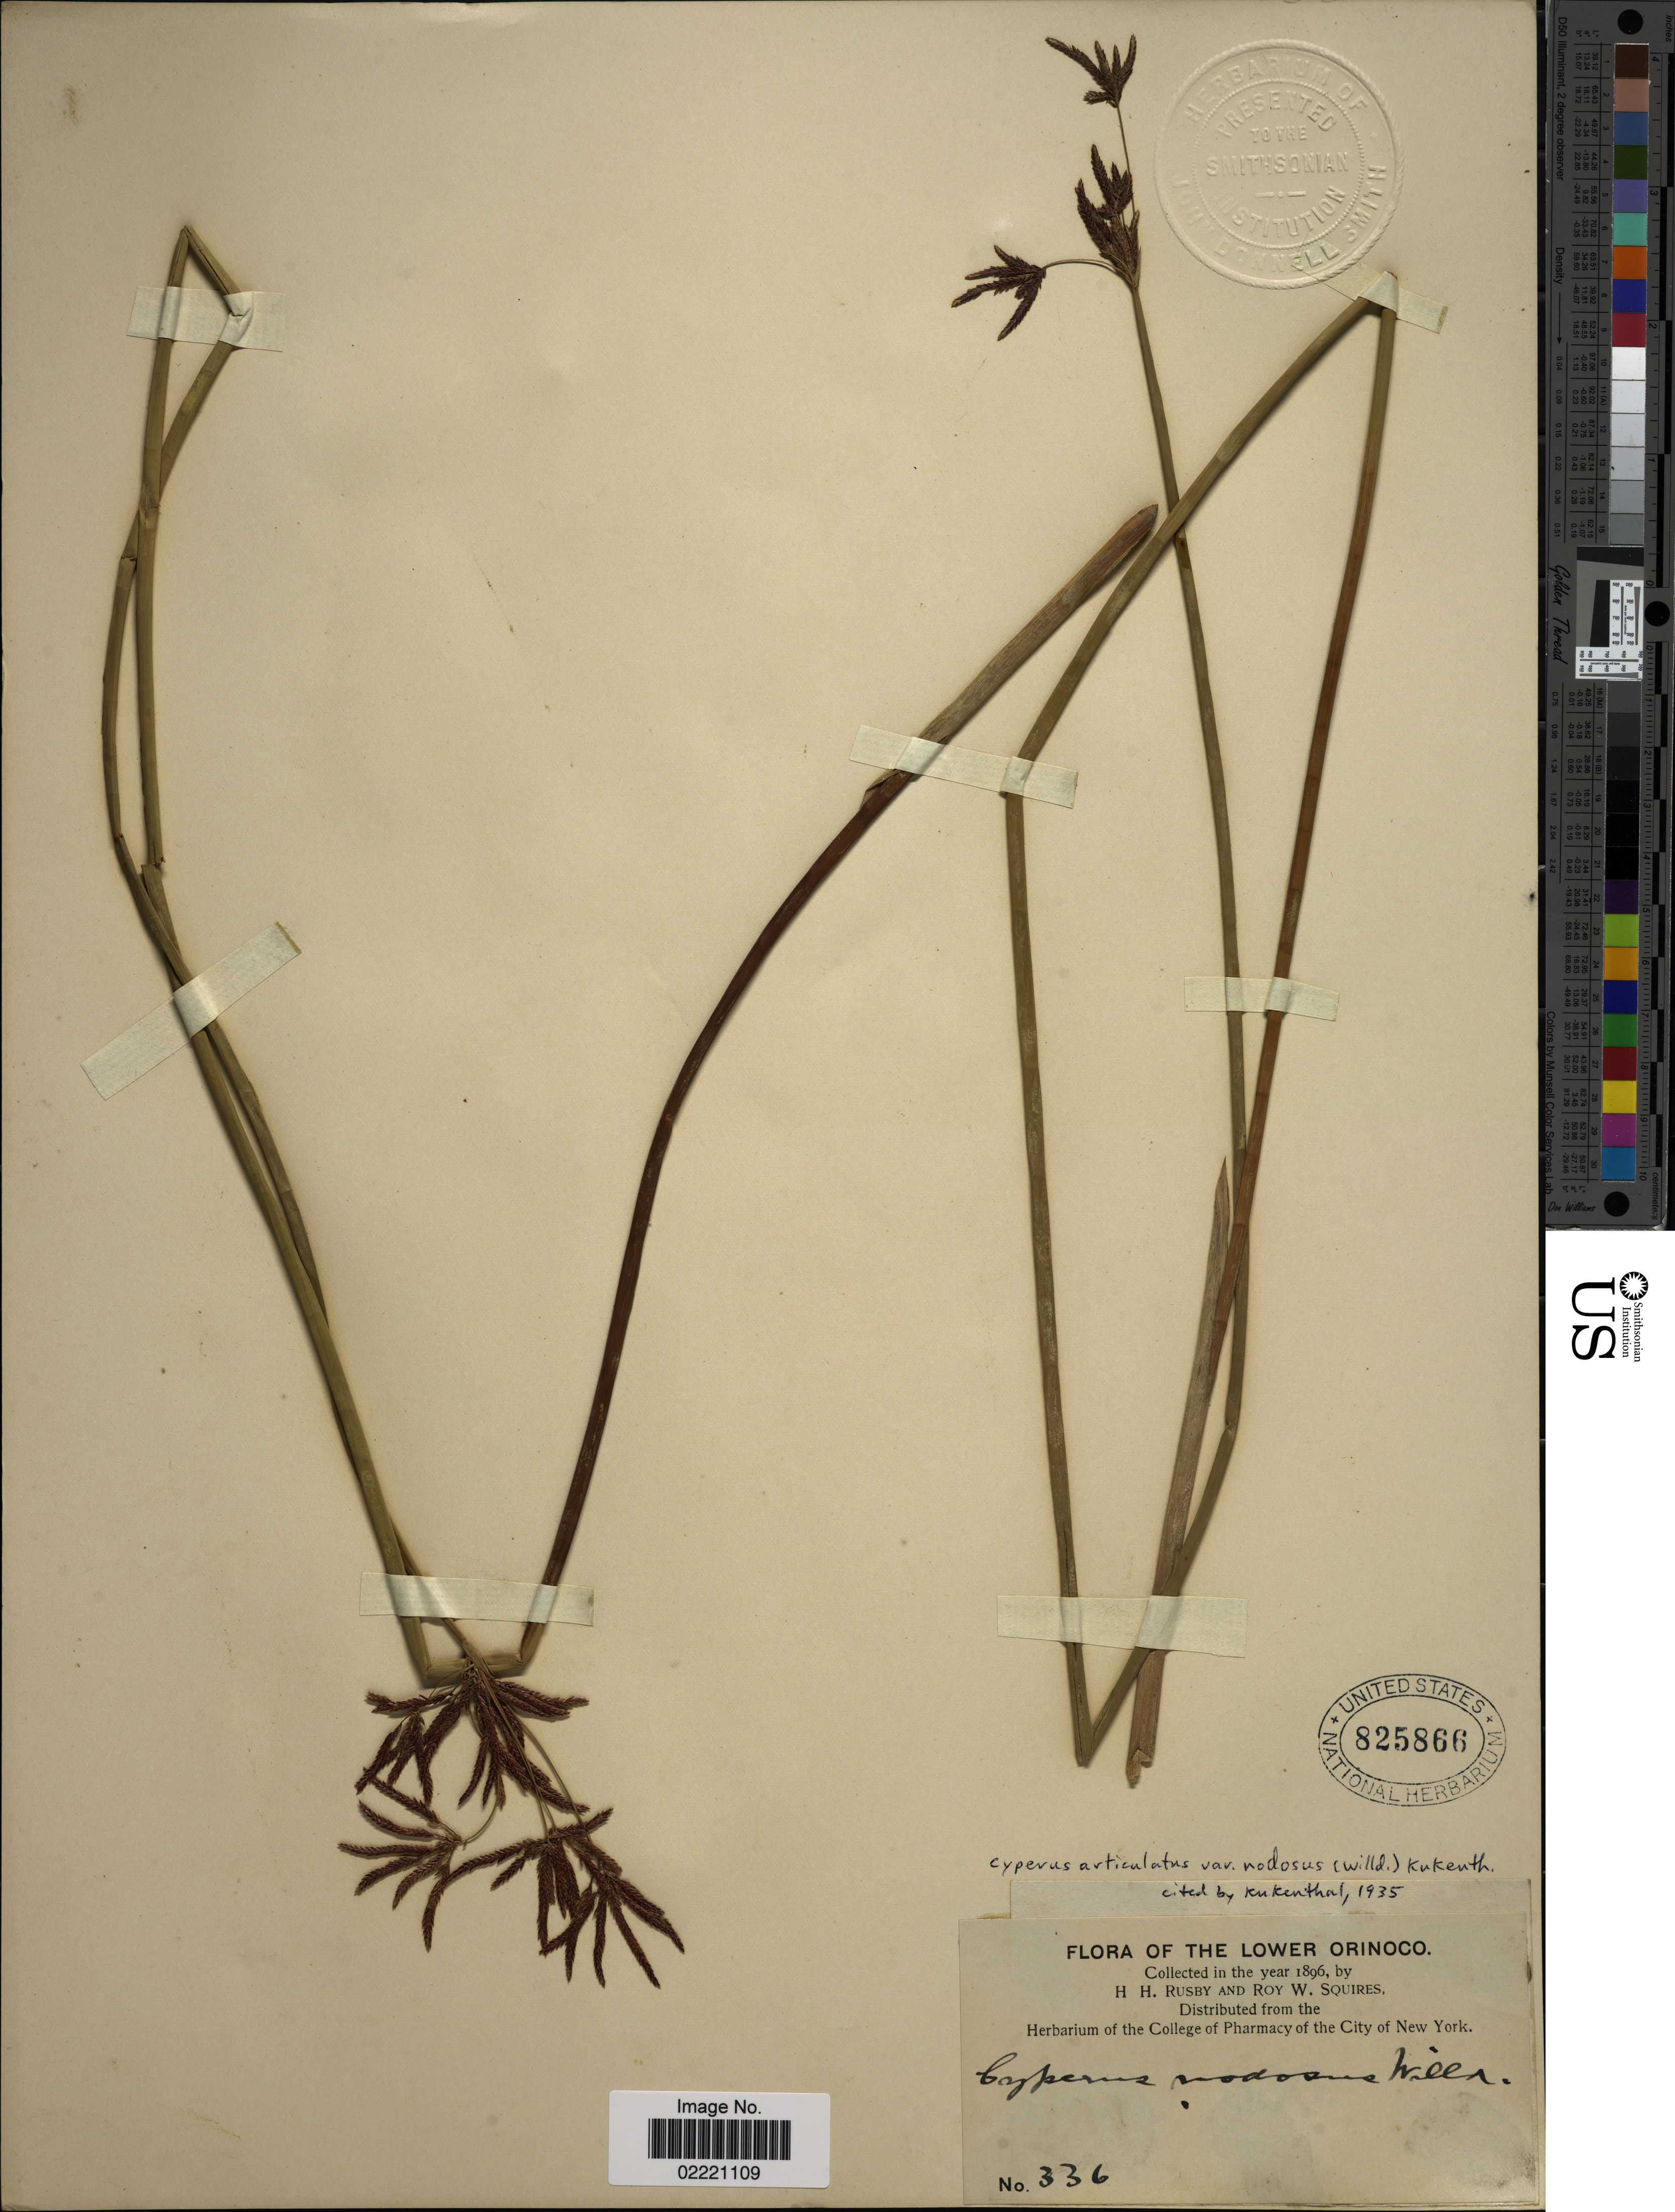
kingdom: Plantae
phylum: Tracheophyta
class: Liliopsida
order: Poales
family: Cyperaceae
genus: Cyperus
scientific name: Cyperus articulatus var. nodosus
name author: (Bonpl. ex Humb. & Willd.) Kük.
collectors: H. H. Rusby & R. Squires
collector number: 336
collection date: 1896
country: Venezuela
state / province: Amazonas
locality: Lower Orinoco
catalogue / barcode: US 825866